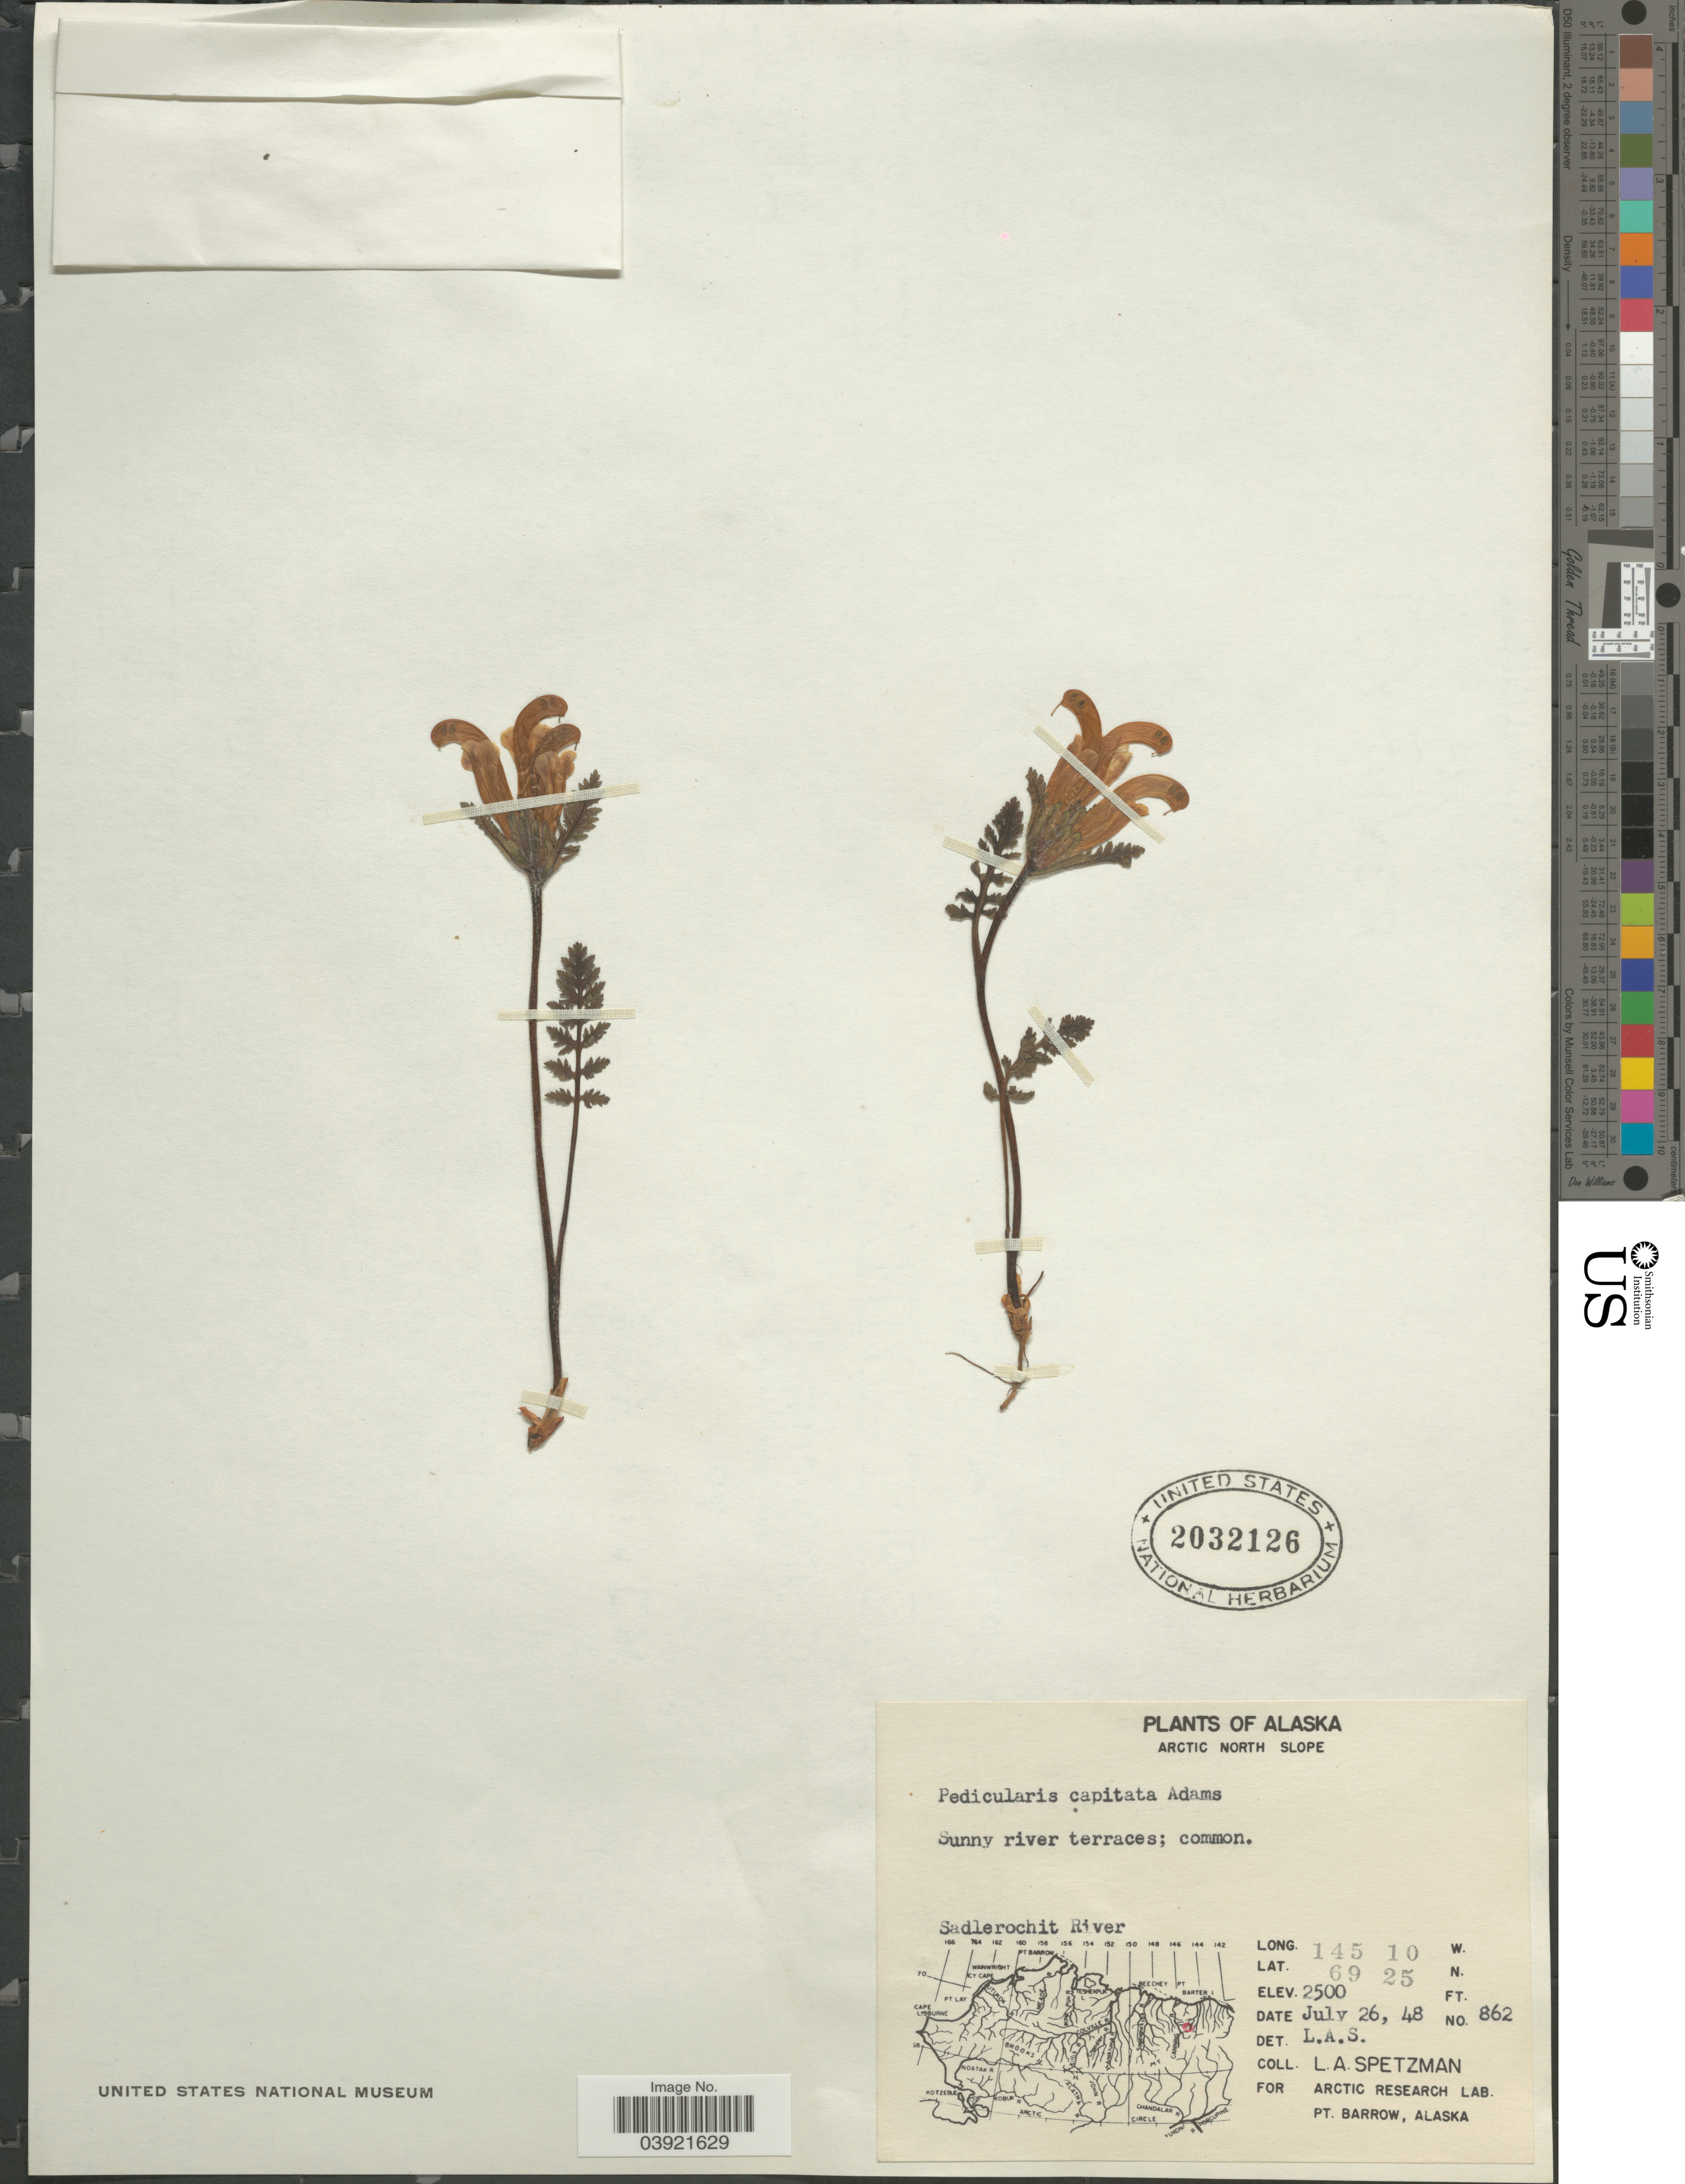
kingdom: Plantae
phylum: Tracheophyta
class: Magnoliopsida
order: Lamiales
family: Orobanchaceae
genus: Pedicularis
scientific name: Pedicularis capitata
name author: Adams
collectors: L. Spetzman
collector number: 862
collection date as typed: Transcribed d/m/y: 26/7/48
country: United States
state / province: Alaska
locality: Arctic North Slope. Sadlerochit River.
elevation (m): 762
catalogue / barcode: US 2032126